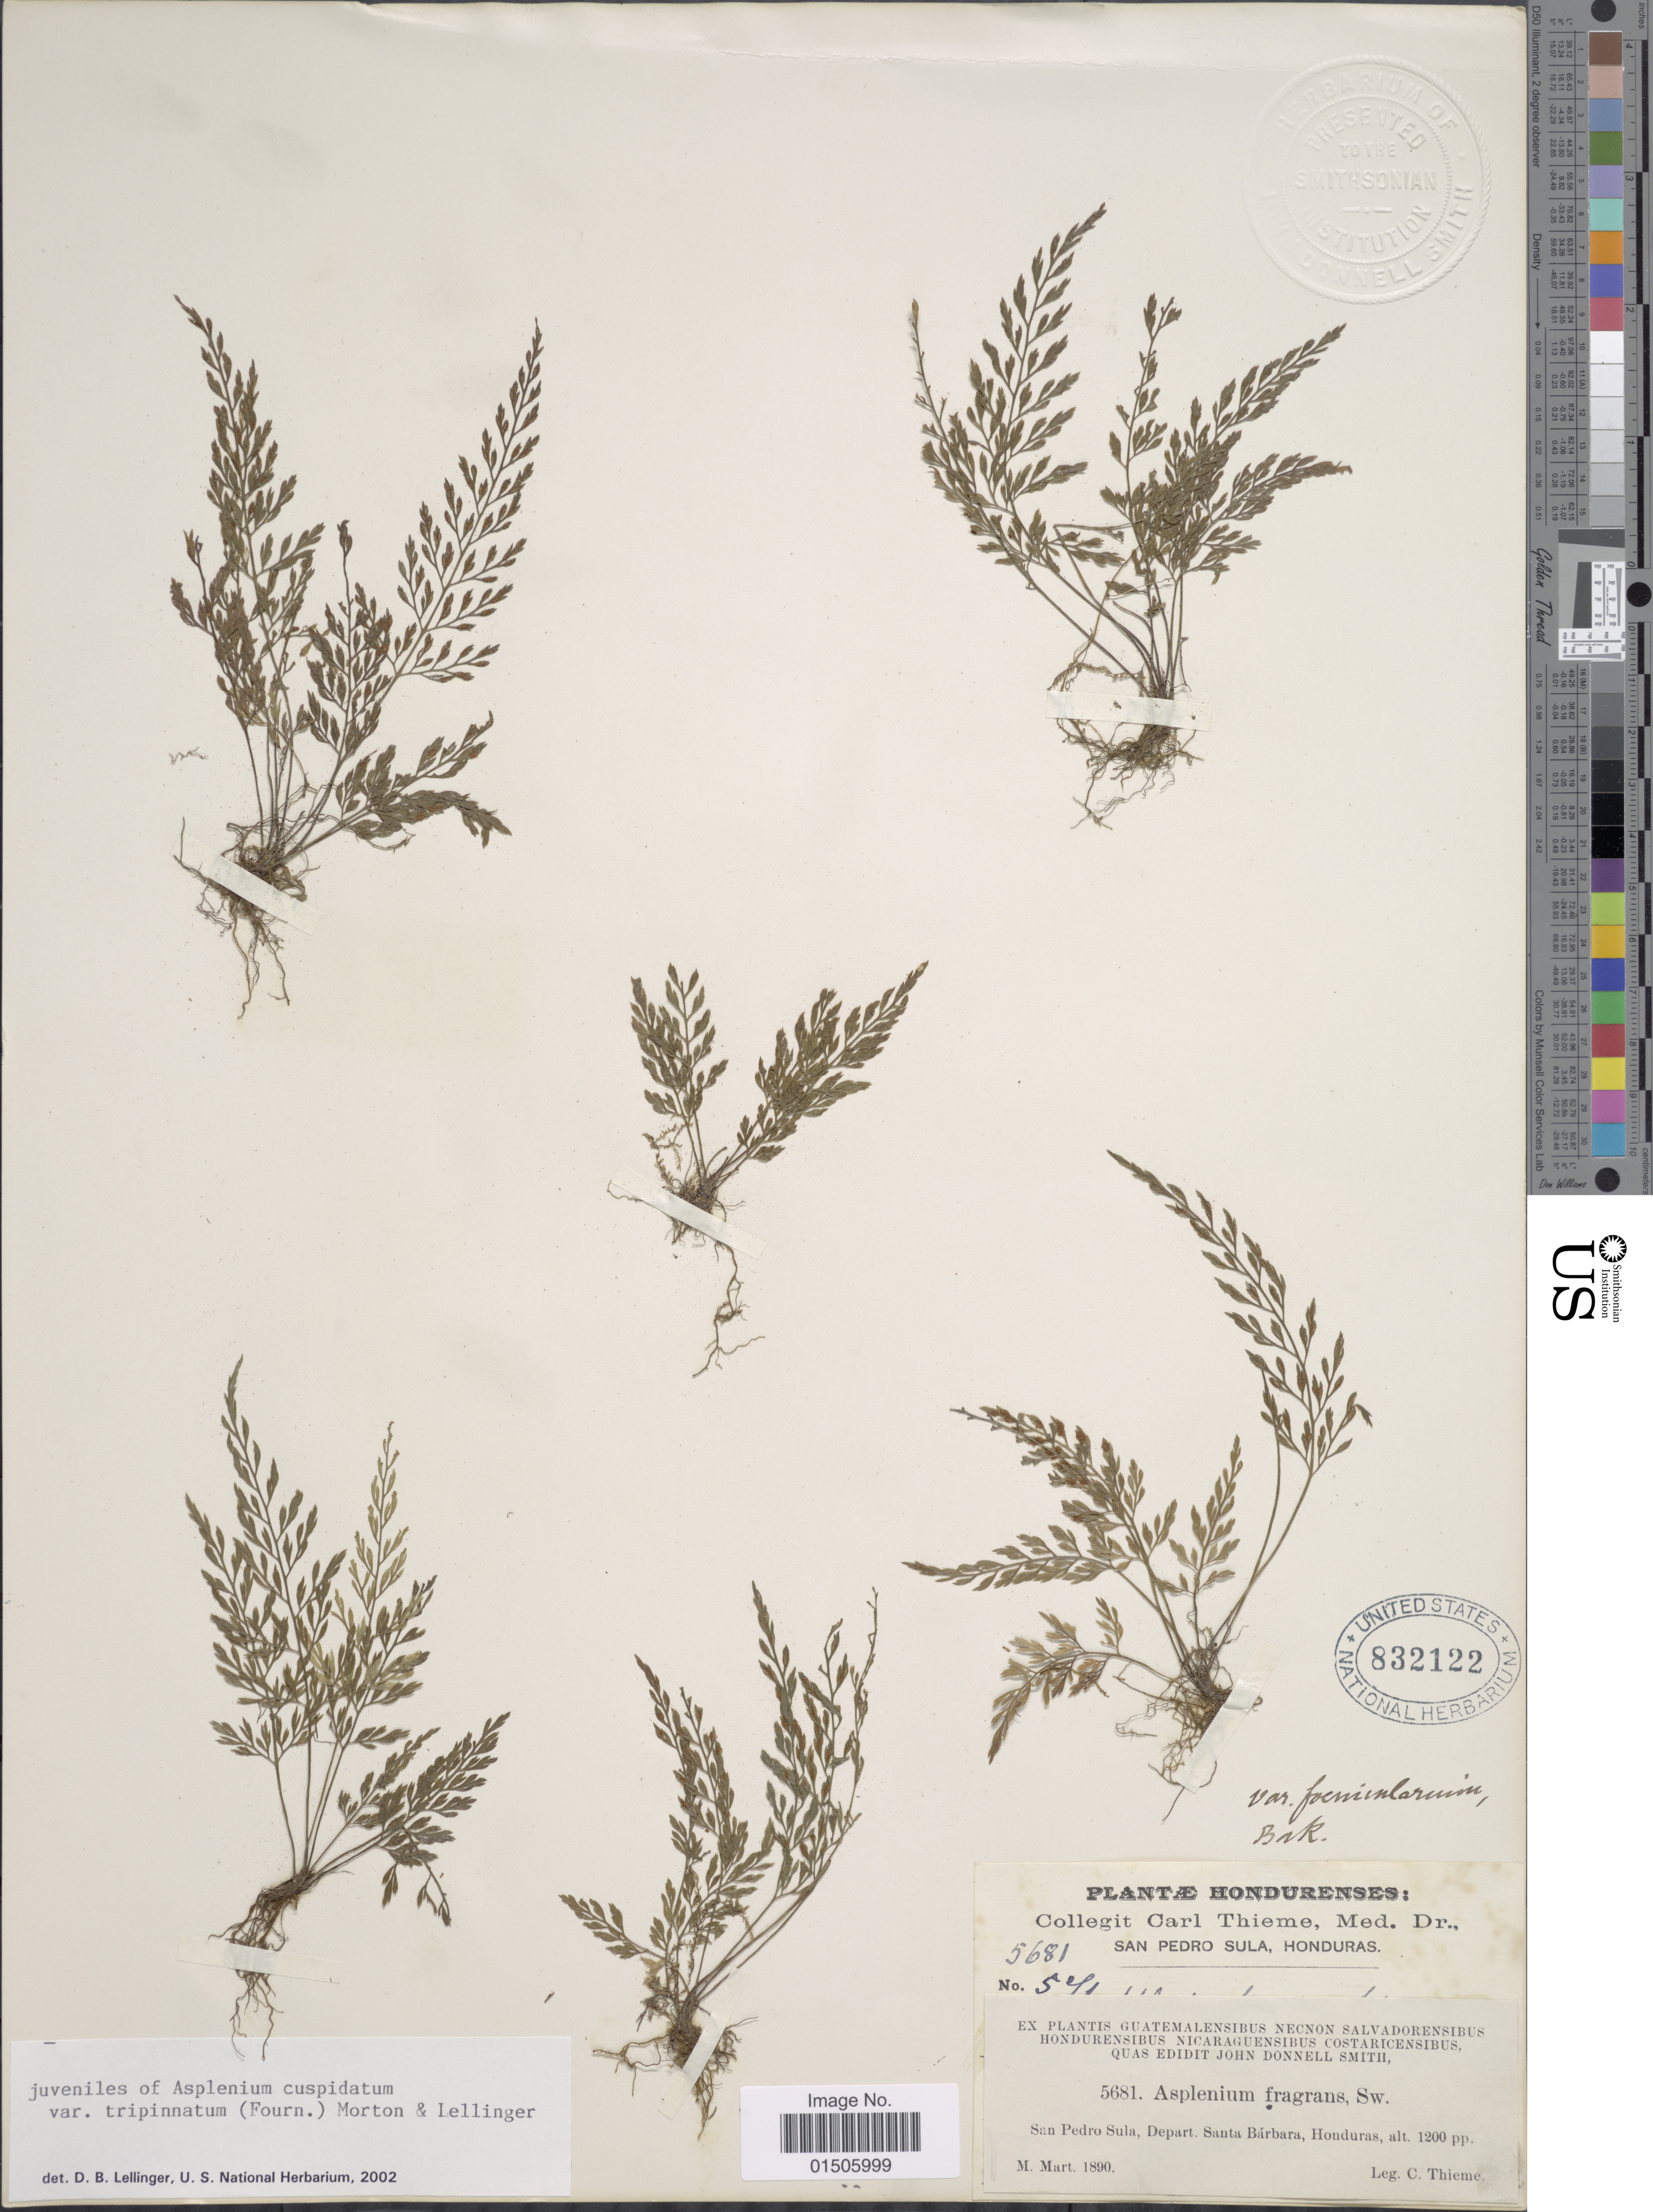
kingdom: Plantae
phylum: Tracheophyta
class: Polypodiopsida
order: Polypodiales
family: Aspleniaceae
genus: Asplenium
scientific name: Asplenium cuspidatum var. tripinnatum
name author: (E. Fourn.) C.V. Morton & Lellinger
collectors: C. Thieme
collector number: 5681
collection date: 1890-03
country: Honduras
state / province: Santa Bárbara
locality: San Pedro Sula. Depart. Santa Barbara.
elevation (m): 366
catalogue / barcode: US 832122